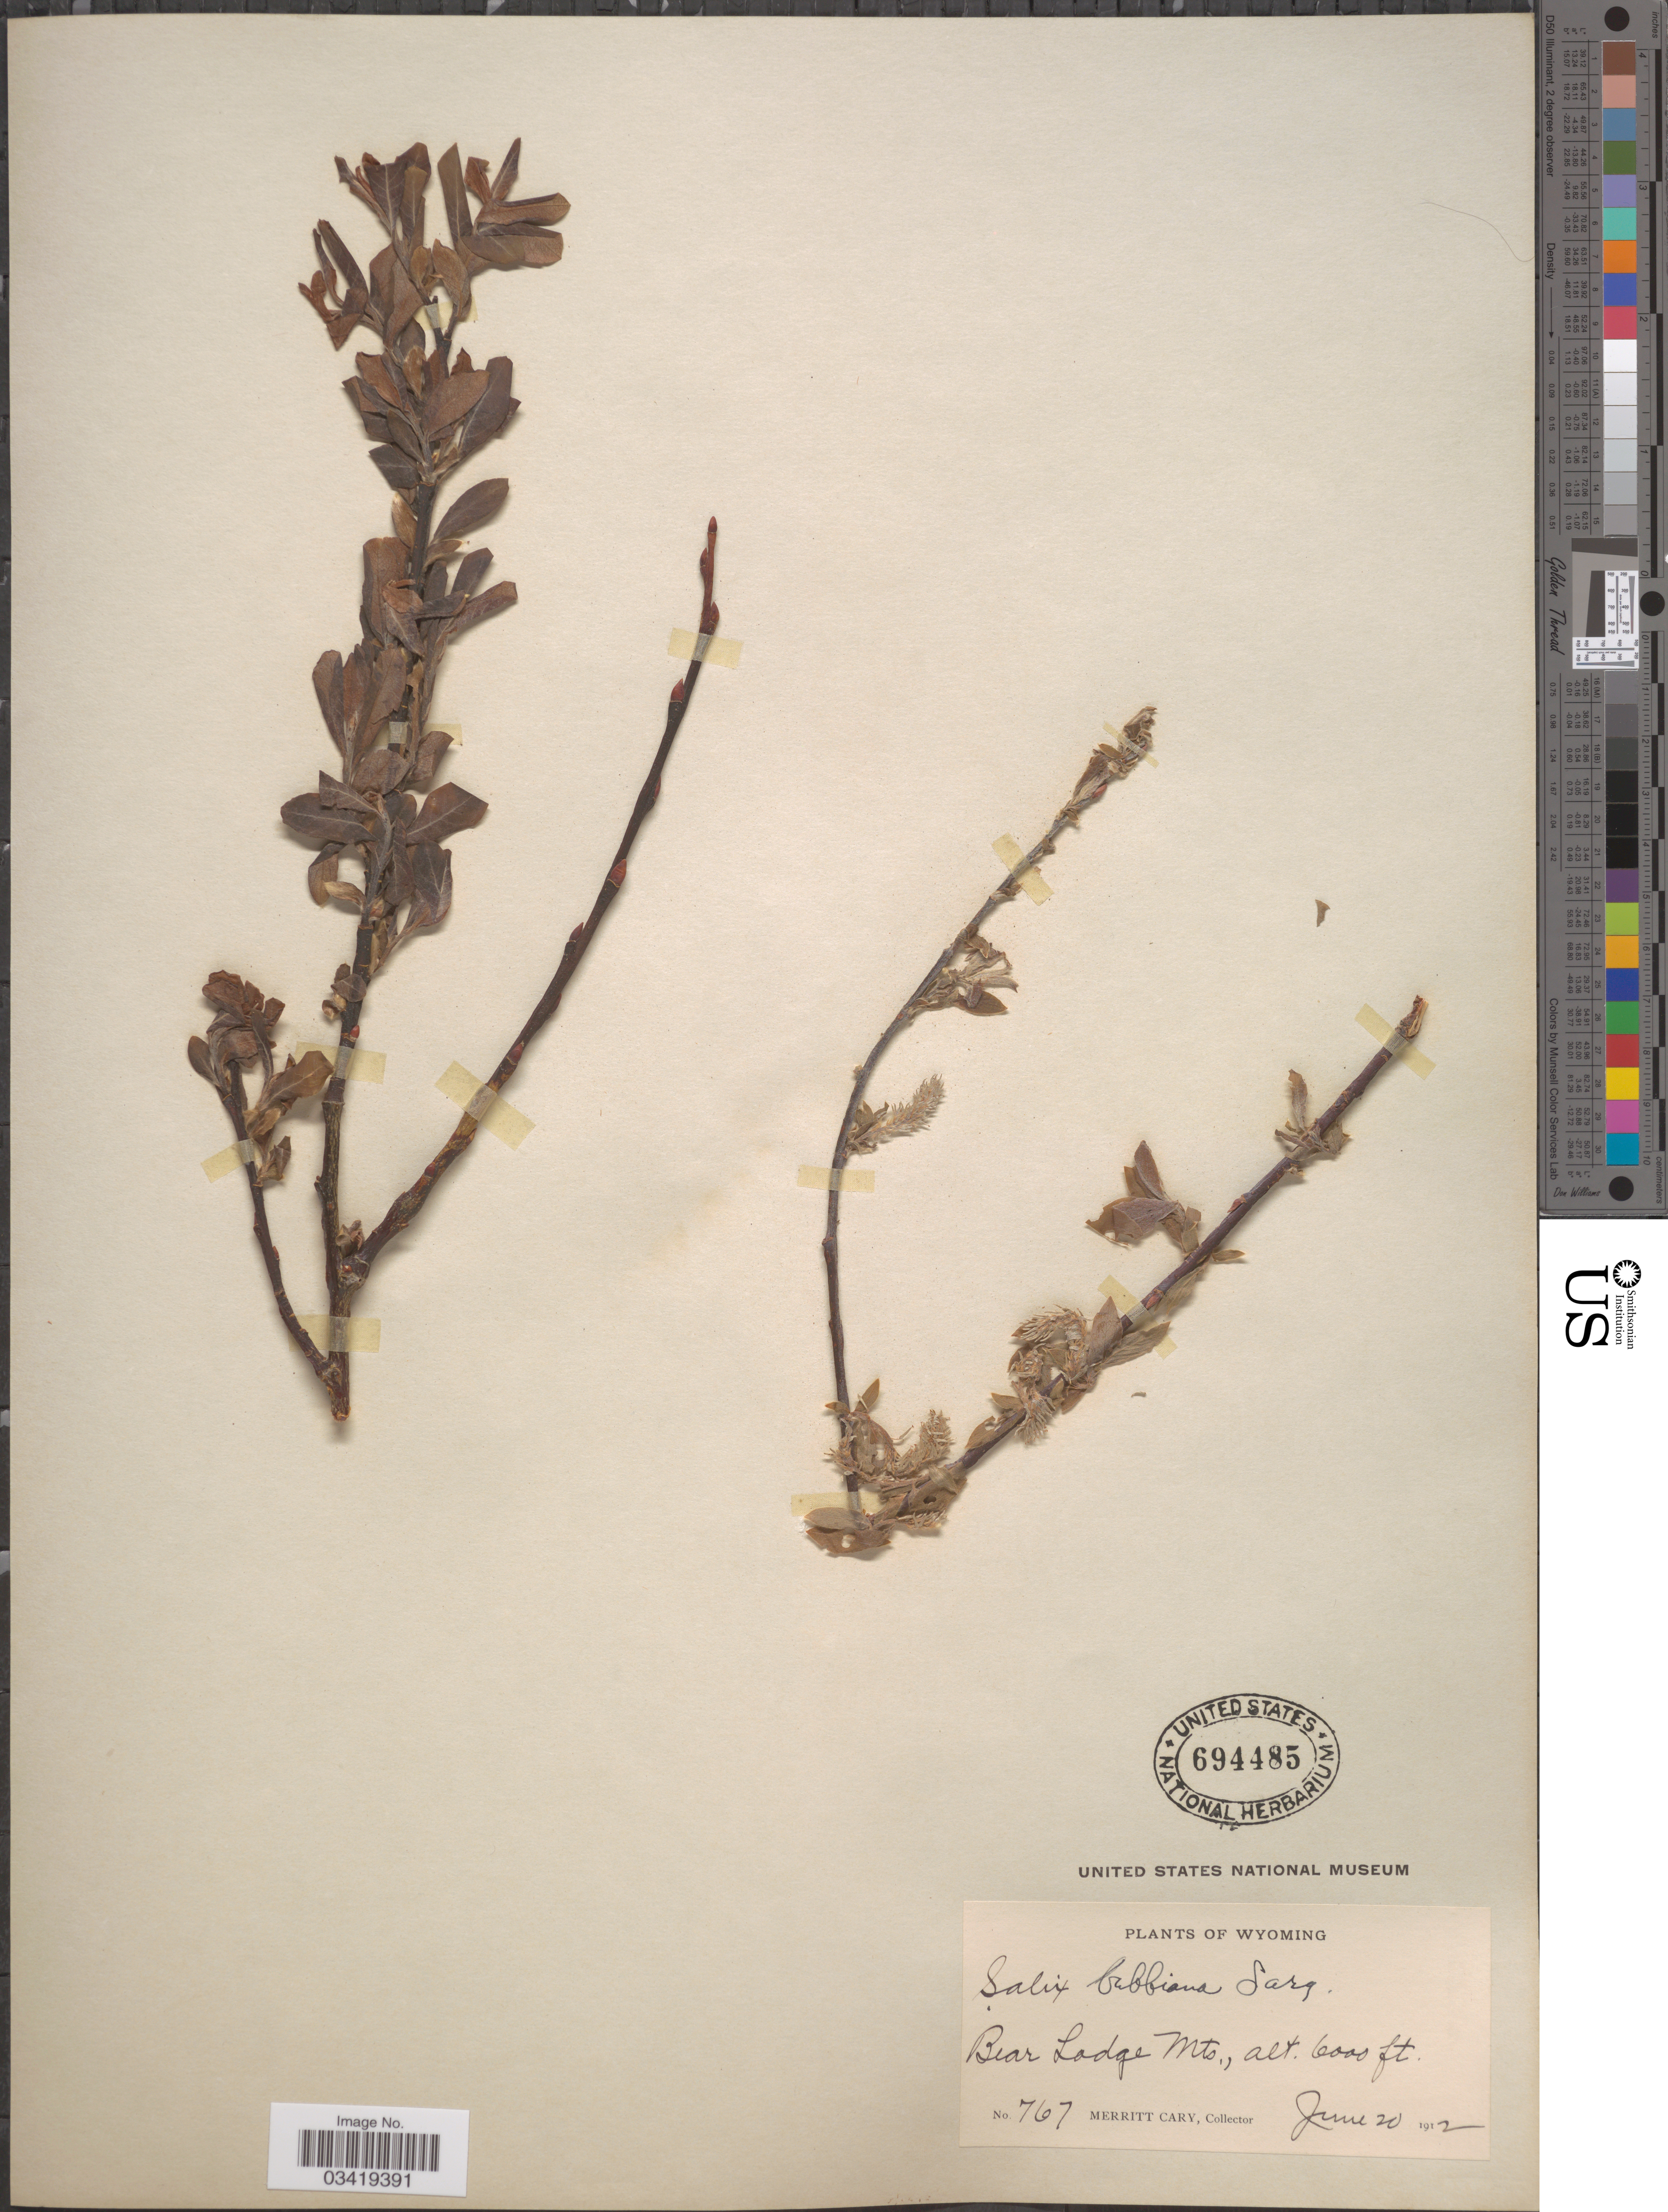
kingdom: Plantae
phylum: Tracheophyta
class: Magnoliopsida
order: Malpighiales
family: Salicaceae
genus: Salix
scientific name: Salix bebbiana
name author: Sarg.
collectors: M. Cary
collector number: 767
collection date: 1912-06-20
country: United States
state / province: Wyoming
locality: Bear Lodge Mts.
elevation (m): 1829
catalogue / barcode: US 694485